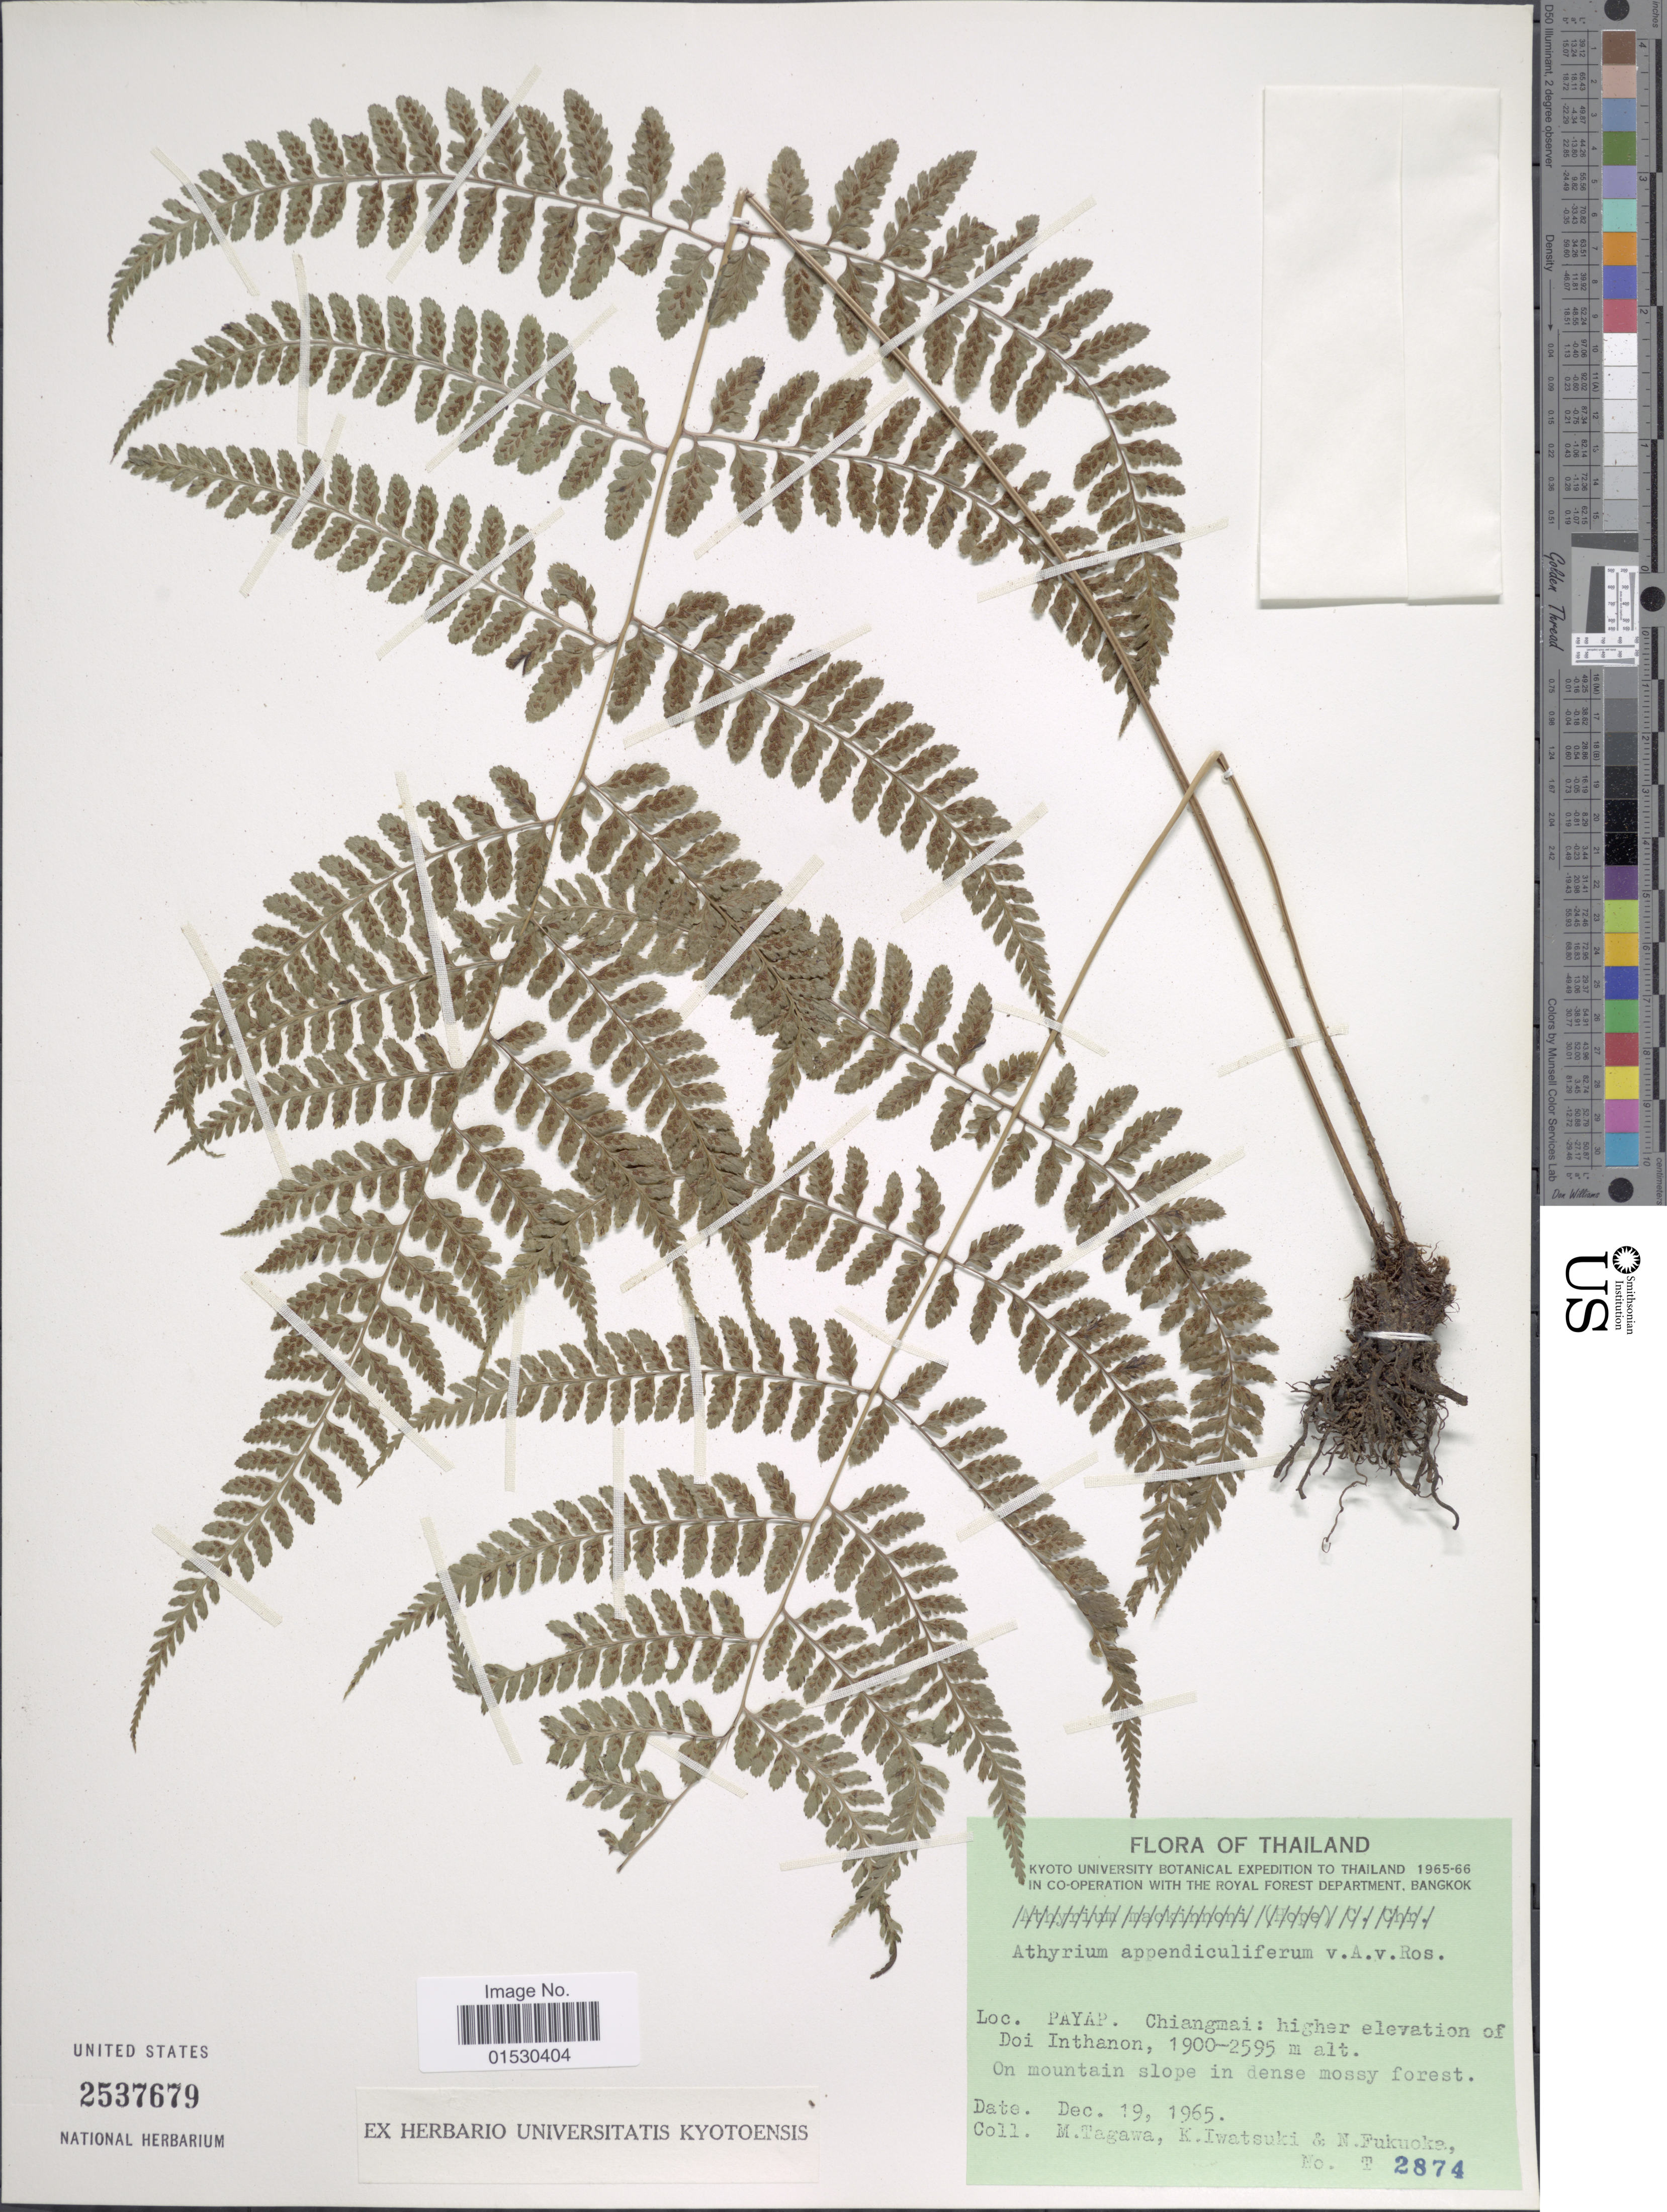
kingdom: Plantae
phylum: Tracheophyta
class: Polypodiopsida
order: Polypodiales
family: Athyriaceae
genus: Athyrium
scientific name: Athyrium appendiculiferum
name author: Alderw.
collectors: M. Tagawa, K. Iwatsuki & N. Fukuoka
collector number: T2874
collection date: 1965-12-19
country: Thailand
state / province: Chiang Mai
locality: Payap: higher elevation of Doi Inthanon, On mountain slope in dense mossy forest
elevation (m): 1900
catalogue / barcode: US 2537679